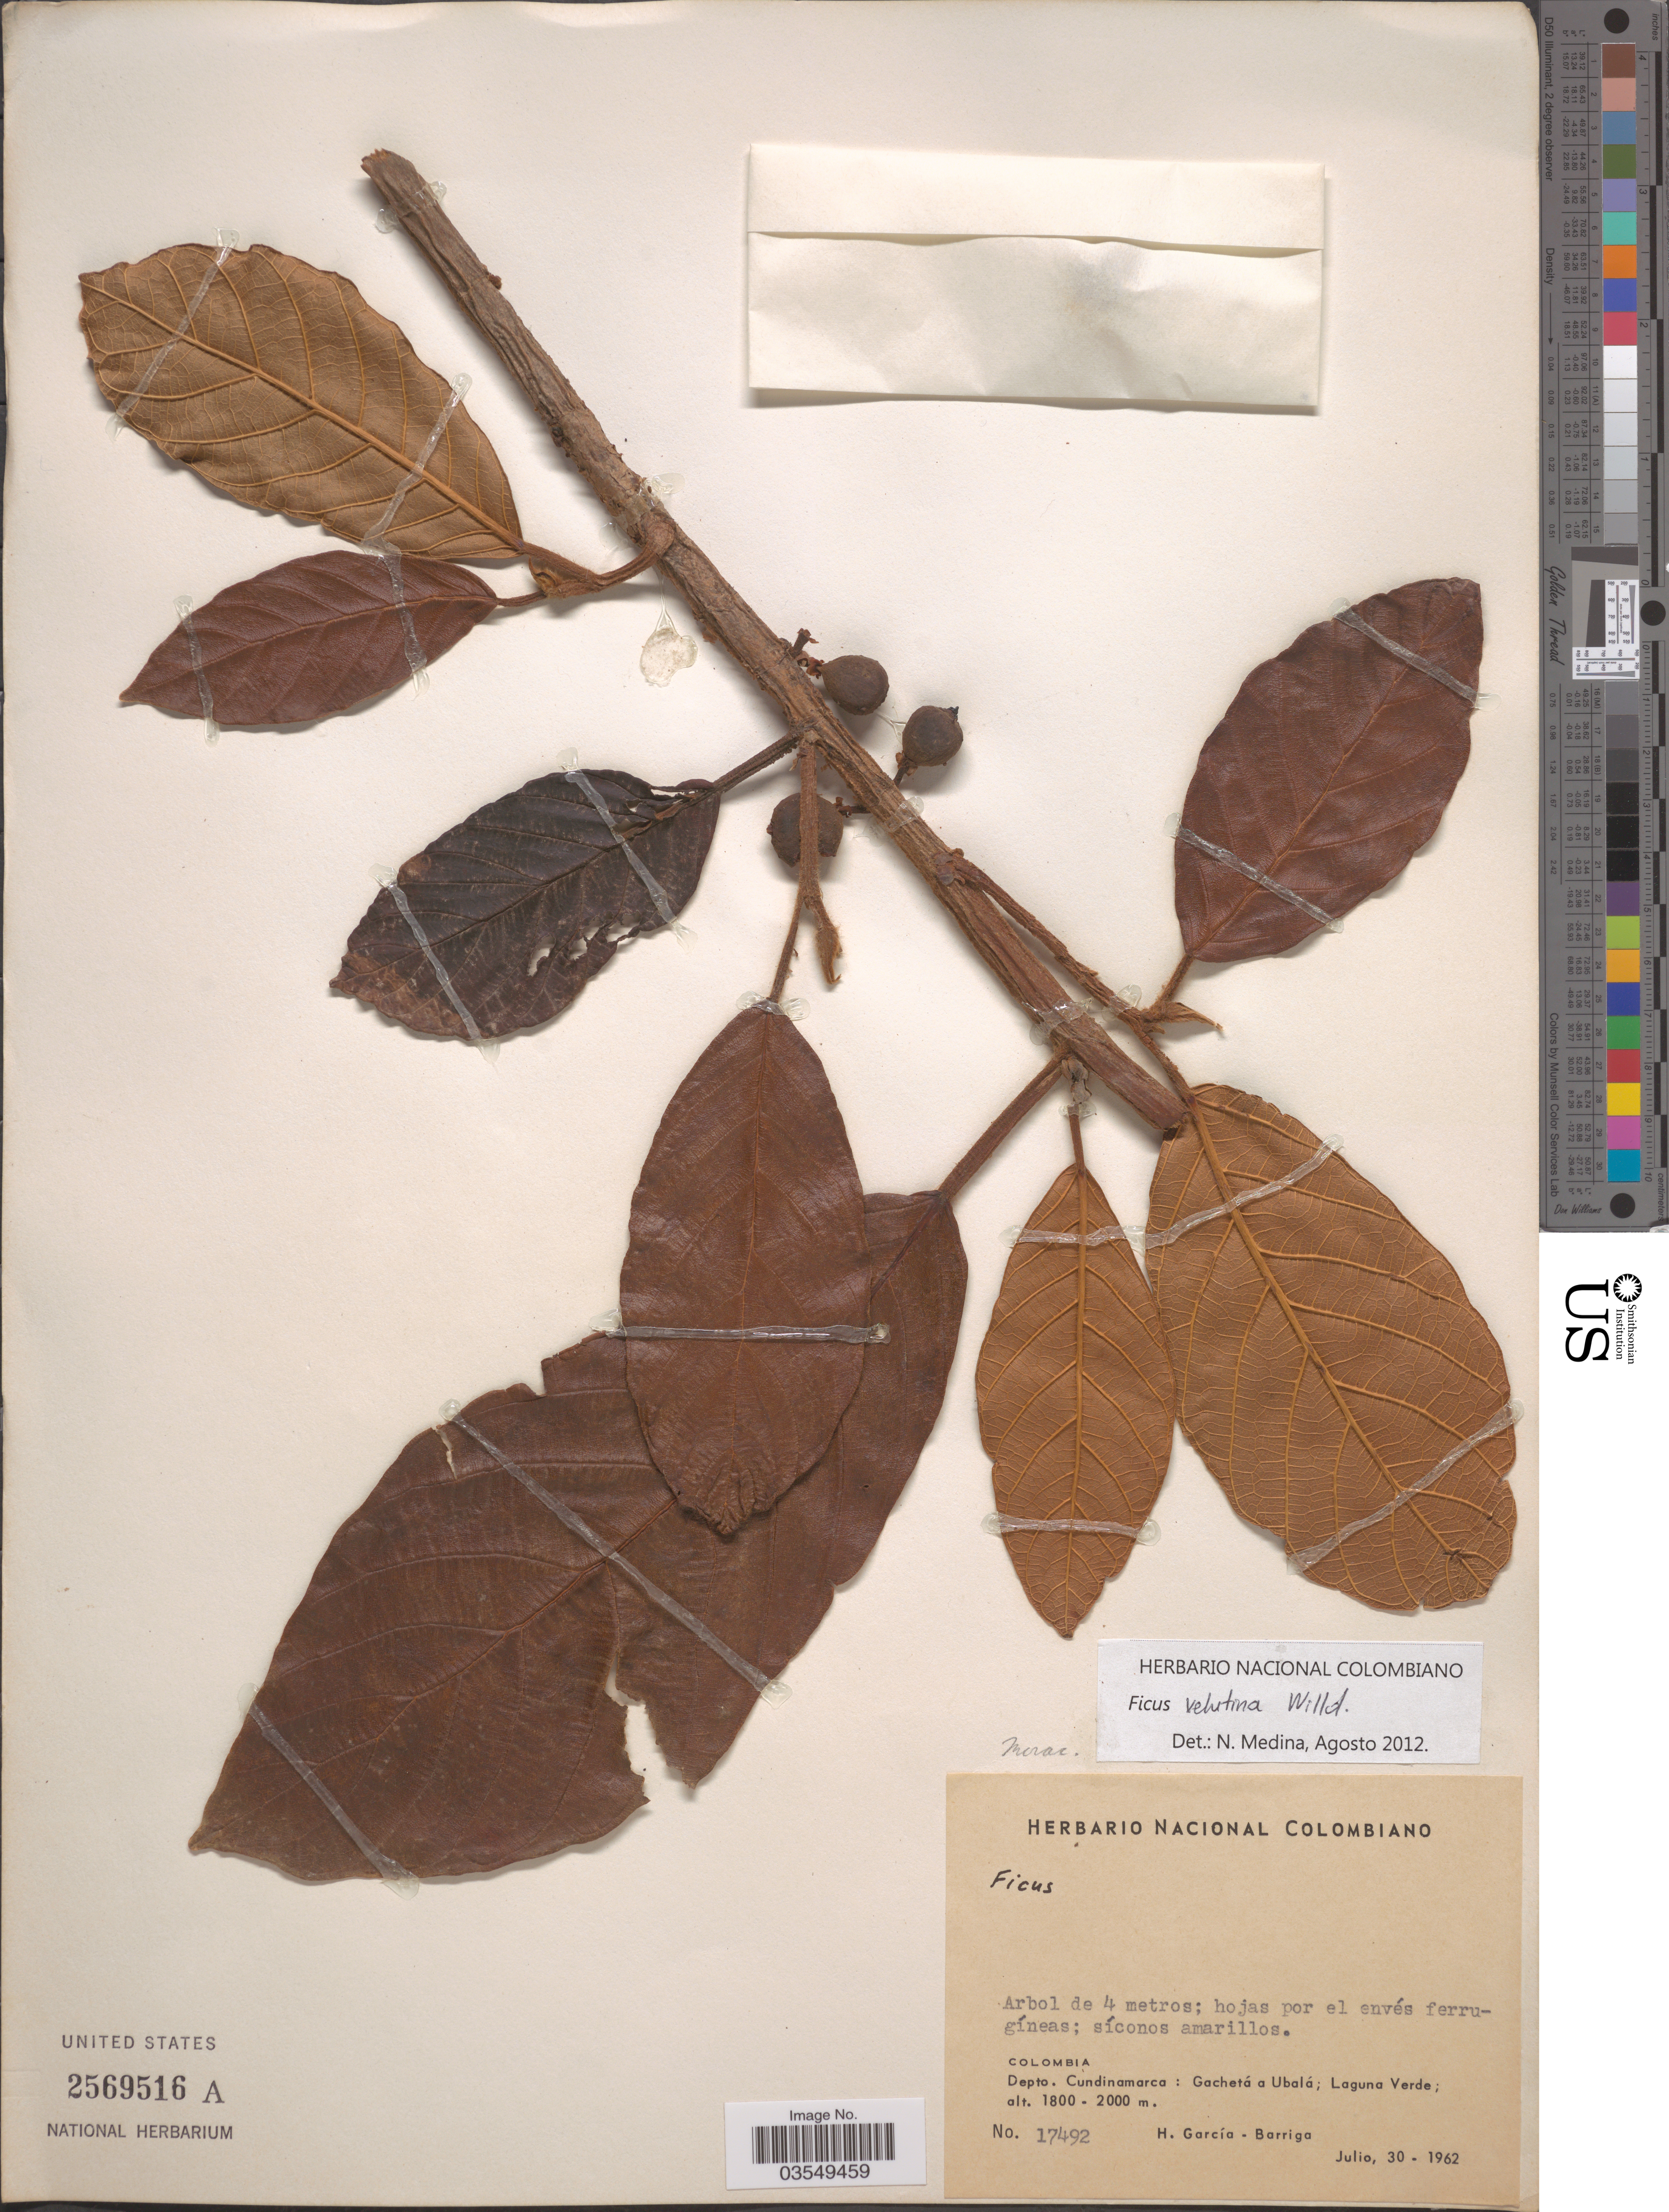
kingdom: Plantae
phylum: Tracheophyta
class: Magnoliopsida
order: Rosales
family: Moraceae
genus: Ficus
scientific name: Ficus velutina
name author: Humb. & Bonpl. ex Willd.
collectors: H. García Barriga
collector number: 17492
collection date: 1962-07-30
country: Colombia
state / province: Cundinamarca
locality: Depto. Cundinamarca: Gochetá a Ubalá; Laguna Verde.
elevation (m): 1800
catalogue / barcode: US 2569516A